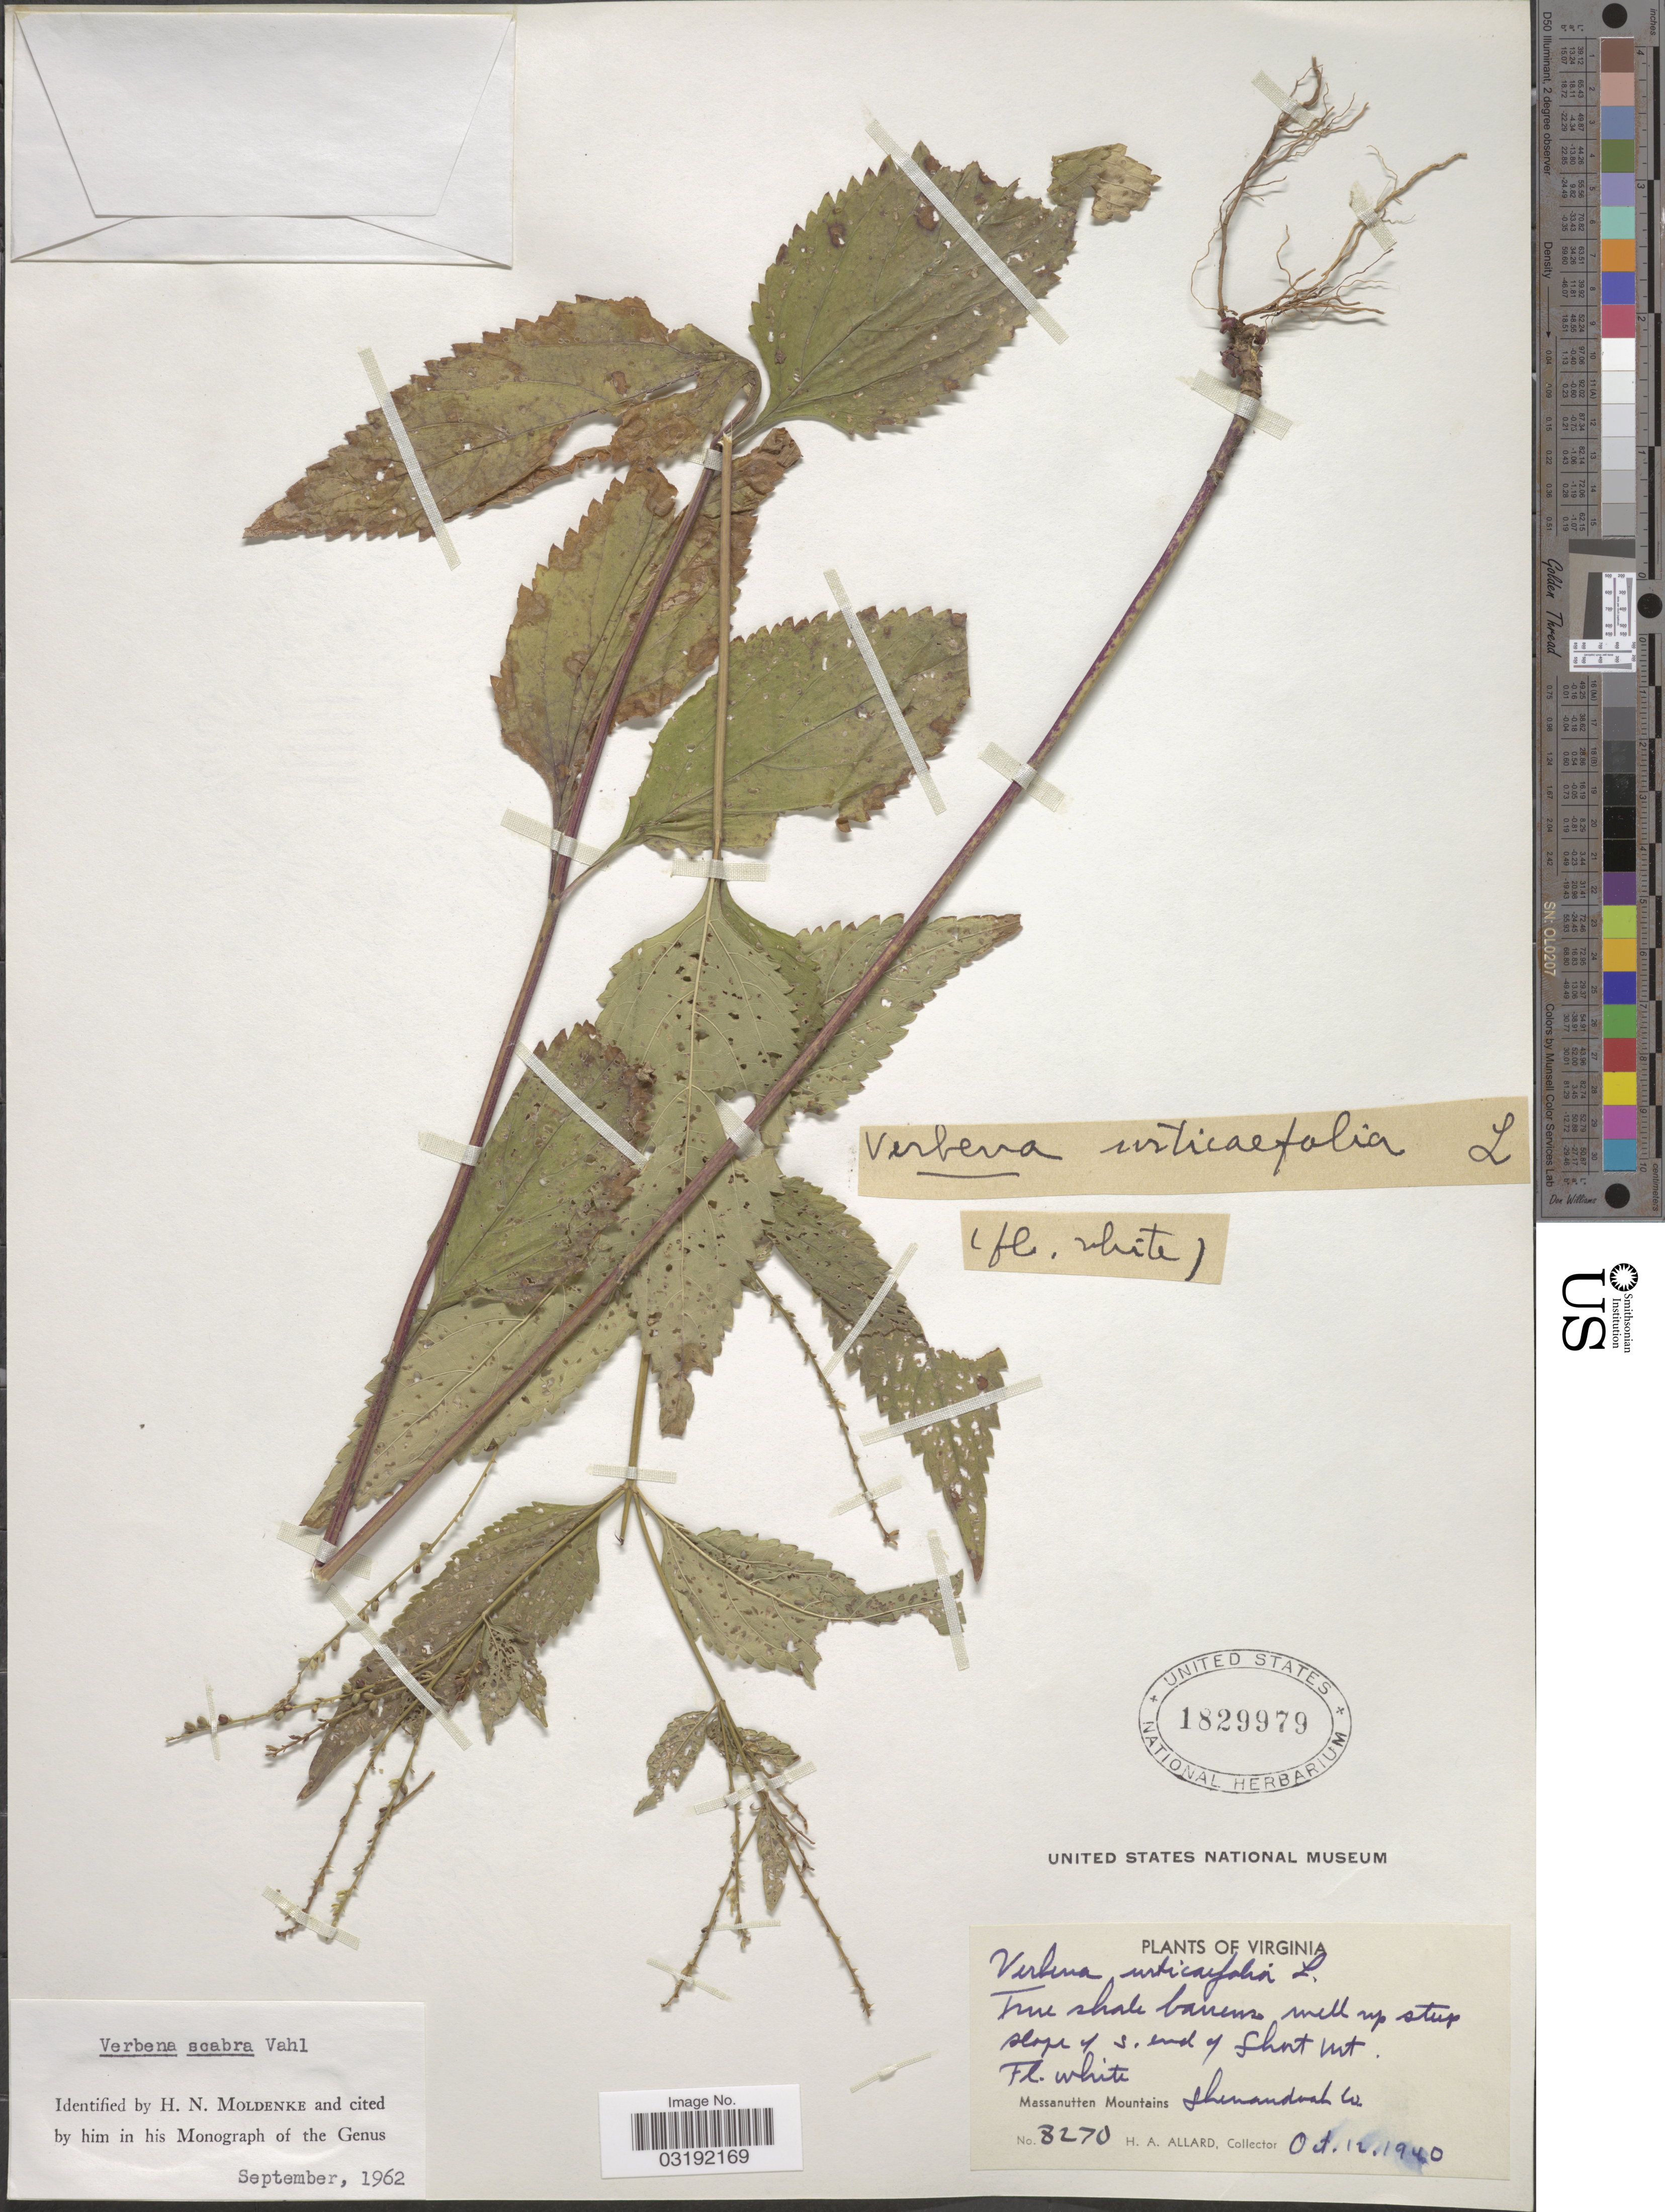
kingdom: Plantae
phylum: Tracheophyta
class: Magnoliopsida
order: Lamiales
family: Verbenaceae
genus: Verbena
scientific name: Verbena scabra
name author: Vahl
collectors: H. A. Allard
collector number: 8270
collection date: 1940-10-12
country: United States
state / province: Virginia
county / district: Shenandoah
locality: True shale barrens mill up steep slope of s. end of Short Mt. Massanutten Mountains, Shenandoah Co.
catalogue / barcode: US 1829979